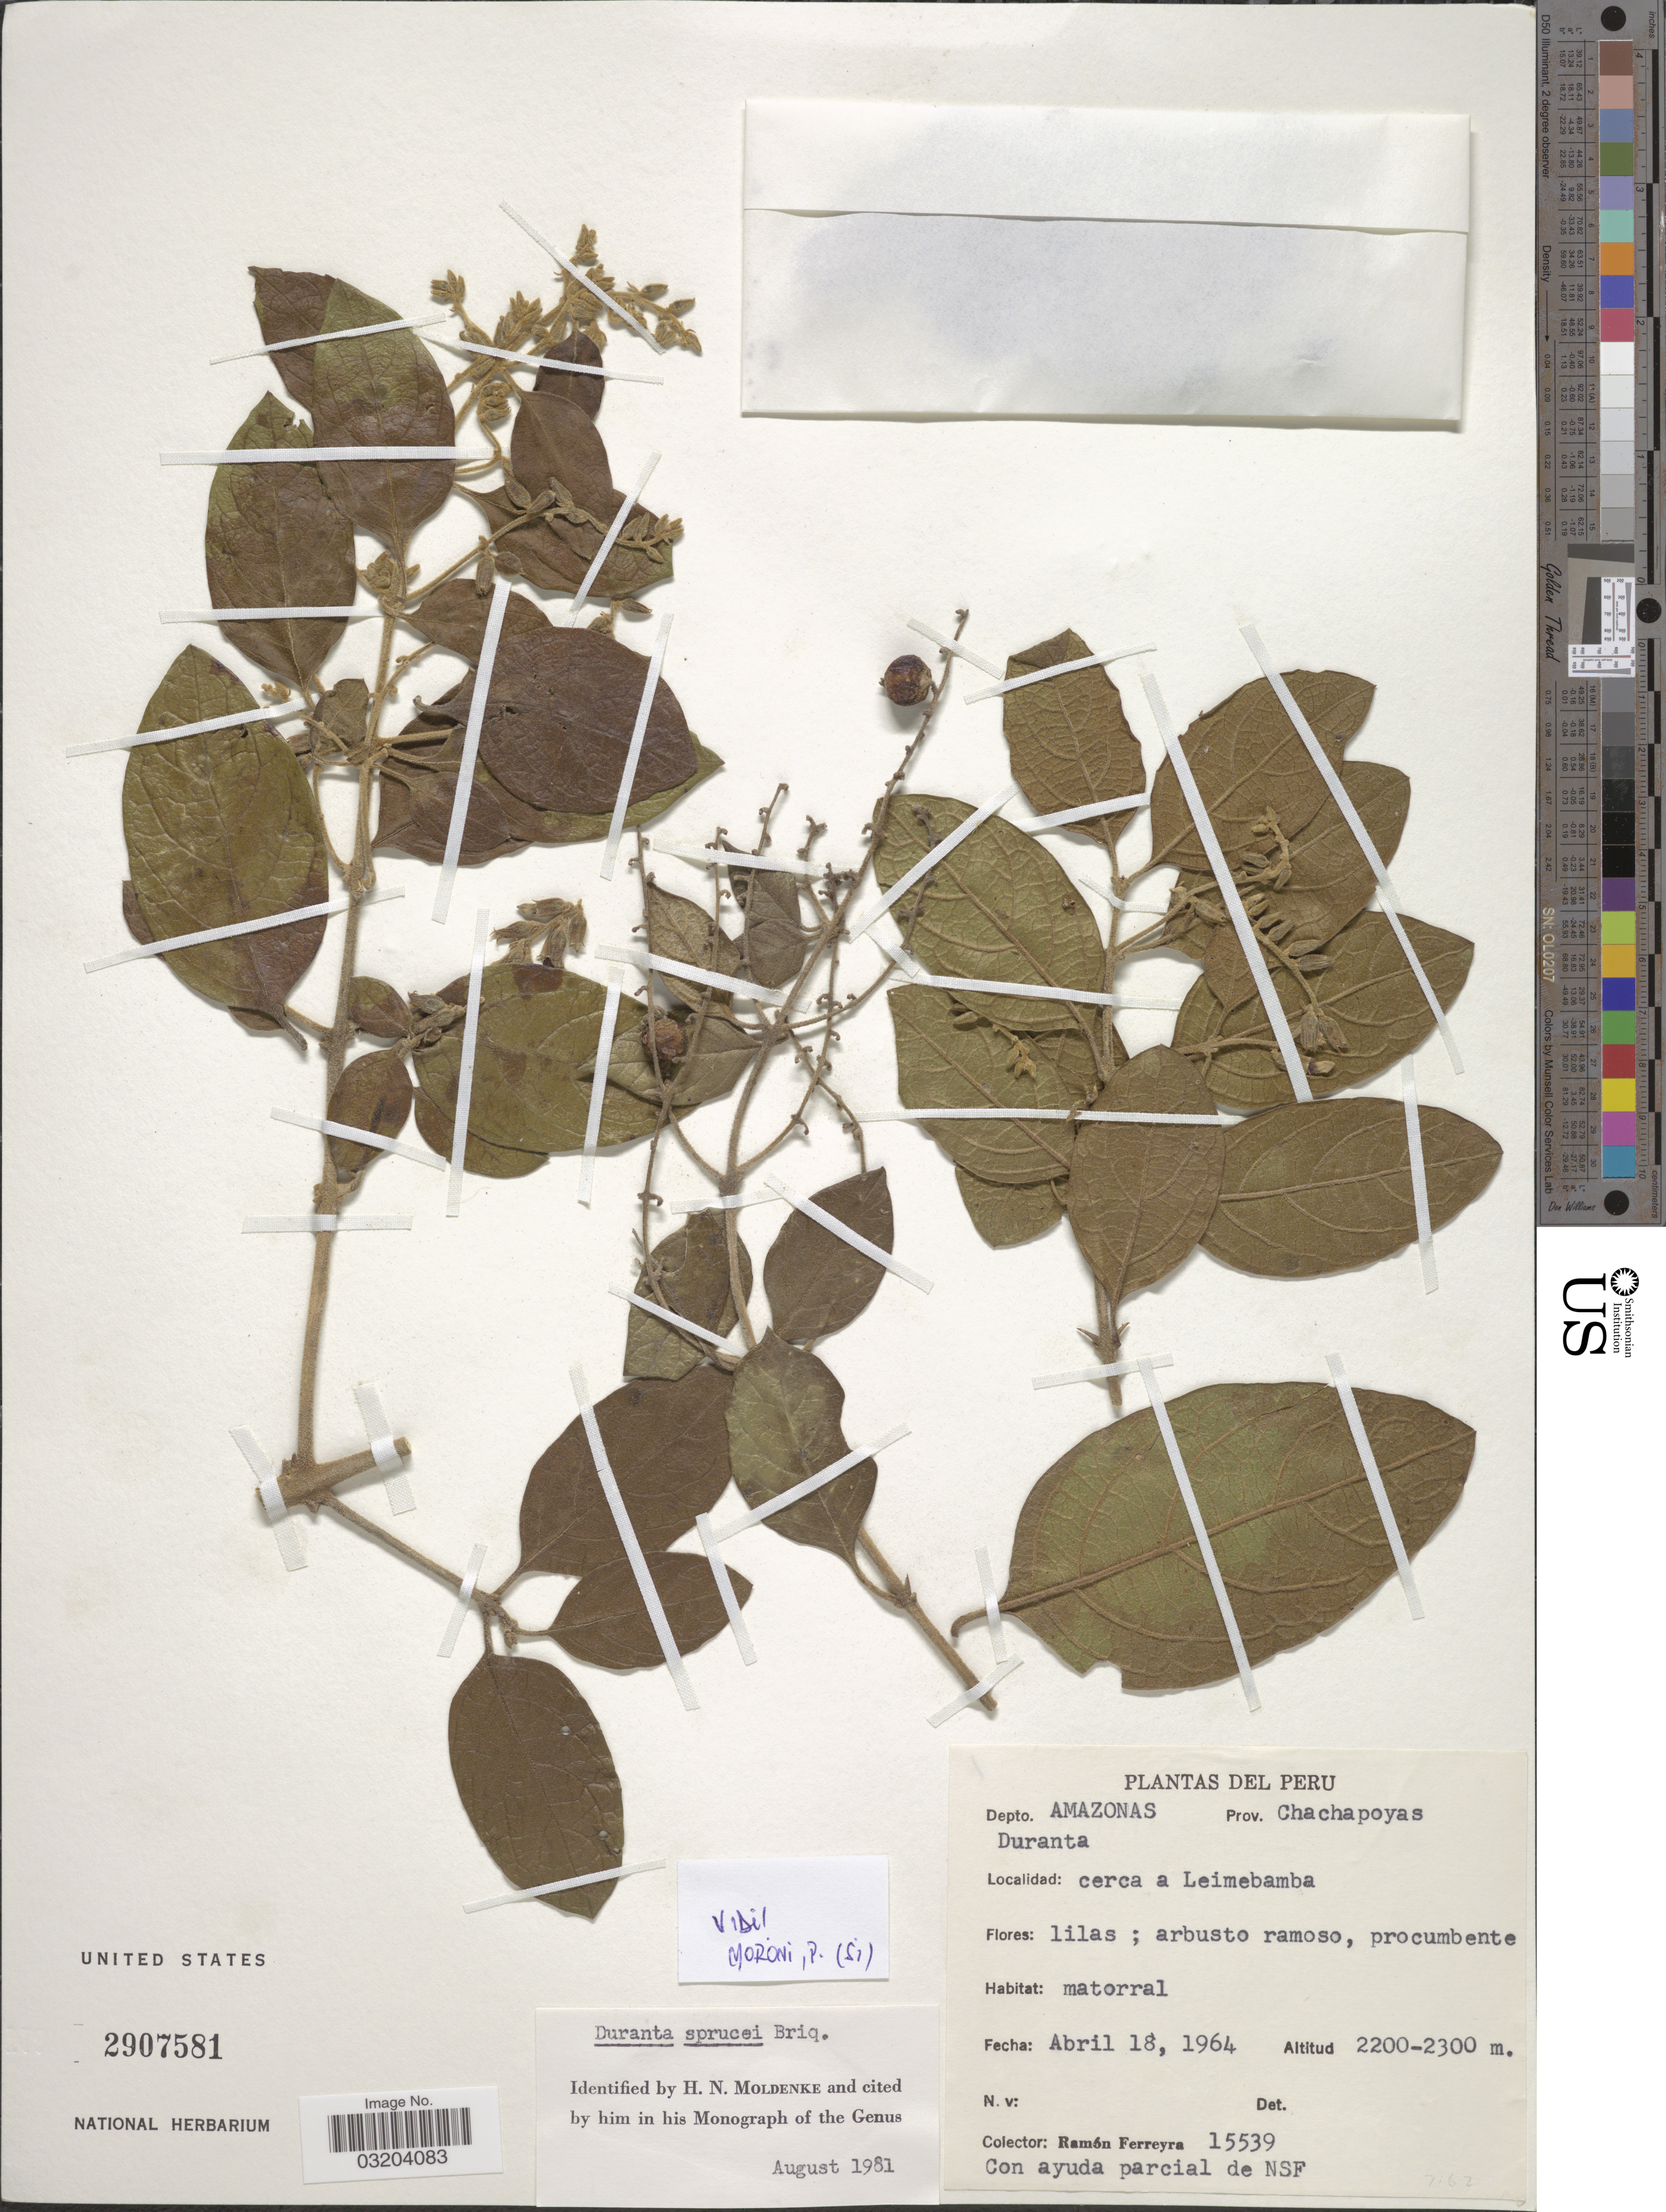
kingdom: Plantae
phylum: Tracheophyta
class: Magnoliopsida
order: Lamiales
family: Verbenaceae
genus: Duranta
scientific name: Duranta sprucei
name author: Briq.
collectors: R. A. Ferreyra & NSF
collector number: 15539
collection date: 1964-04-18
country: Peru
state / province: Amazonas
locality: Depto. Amazonas, Prov. Chachapoyas. Cerca a Leimebamba.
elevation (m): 2200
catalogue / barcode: US 2907581